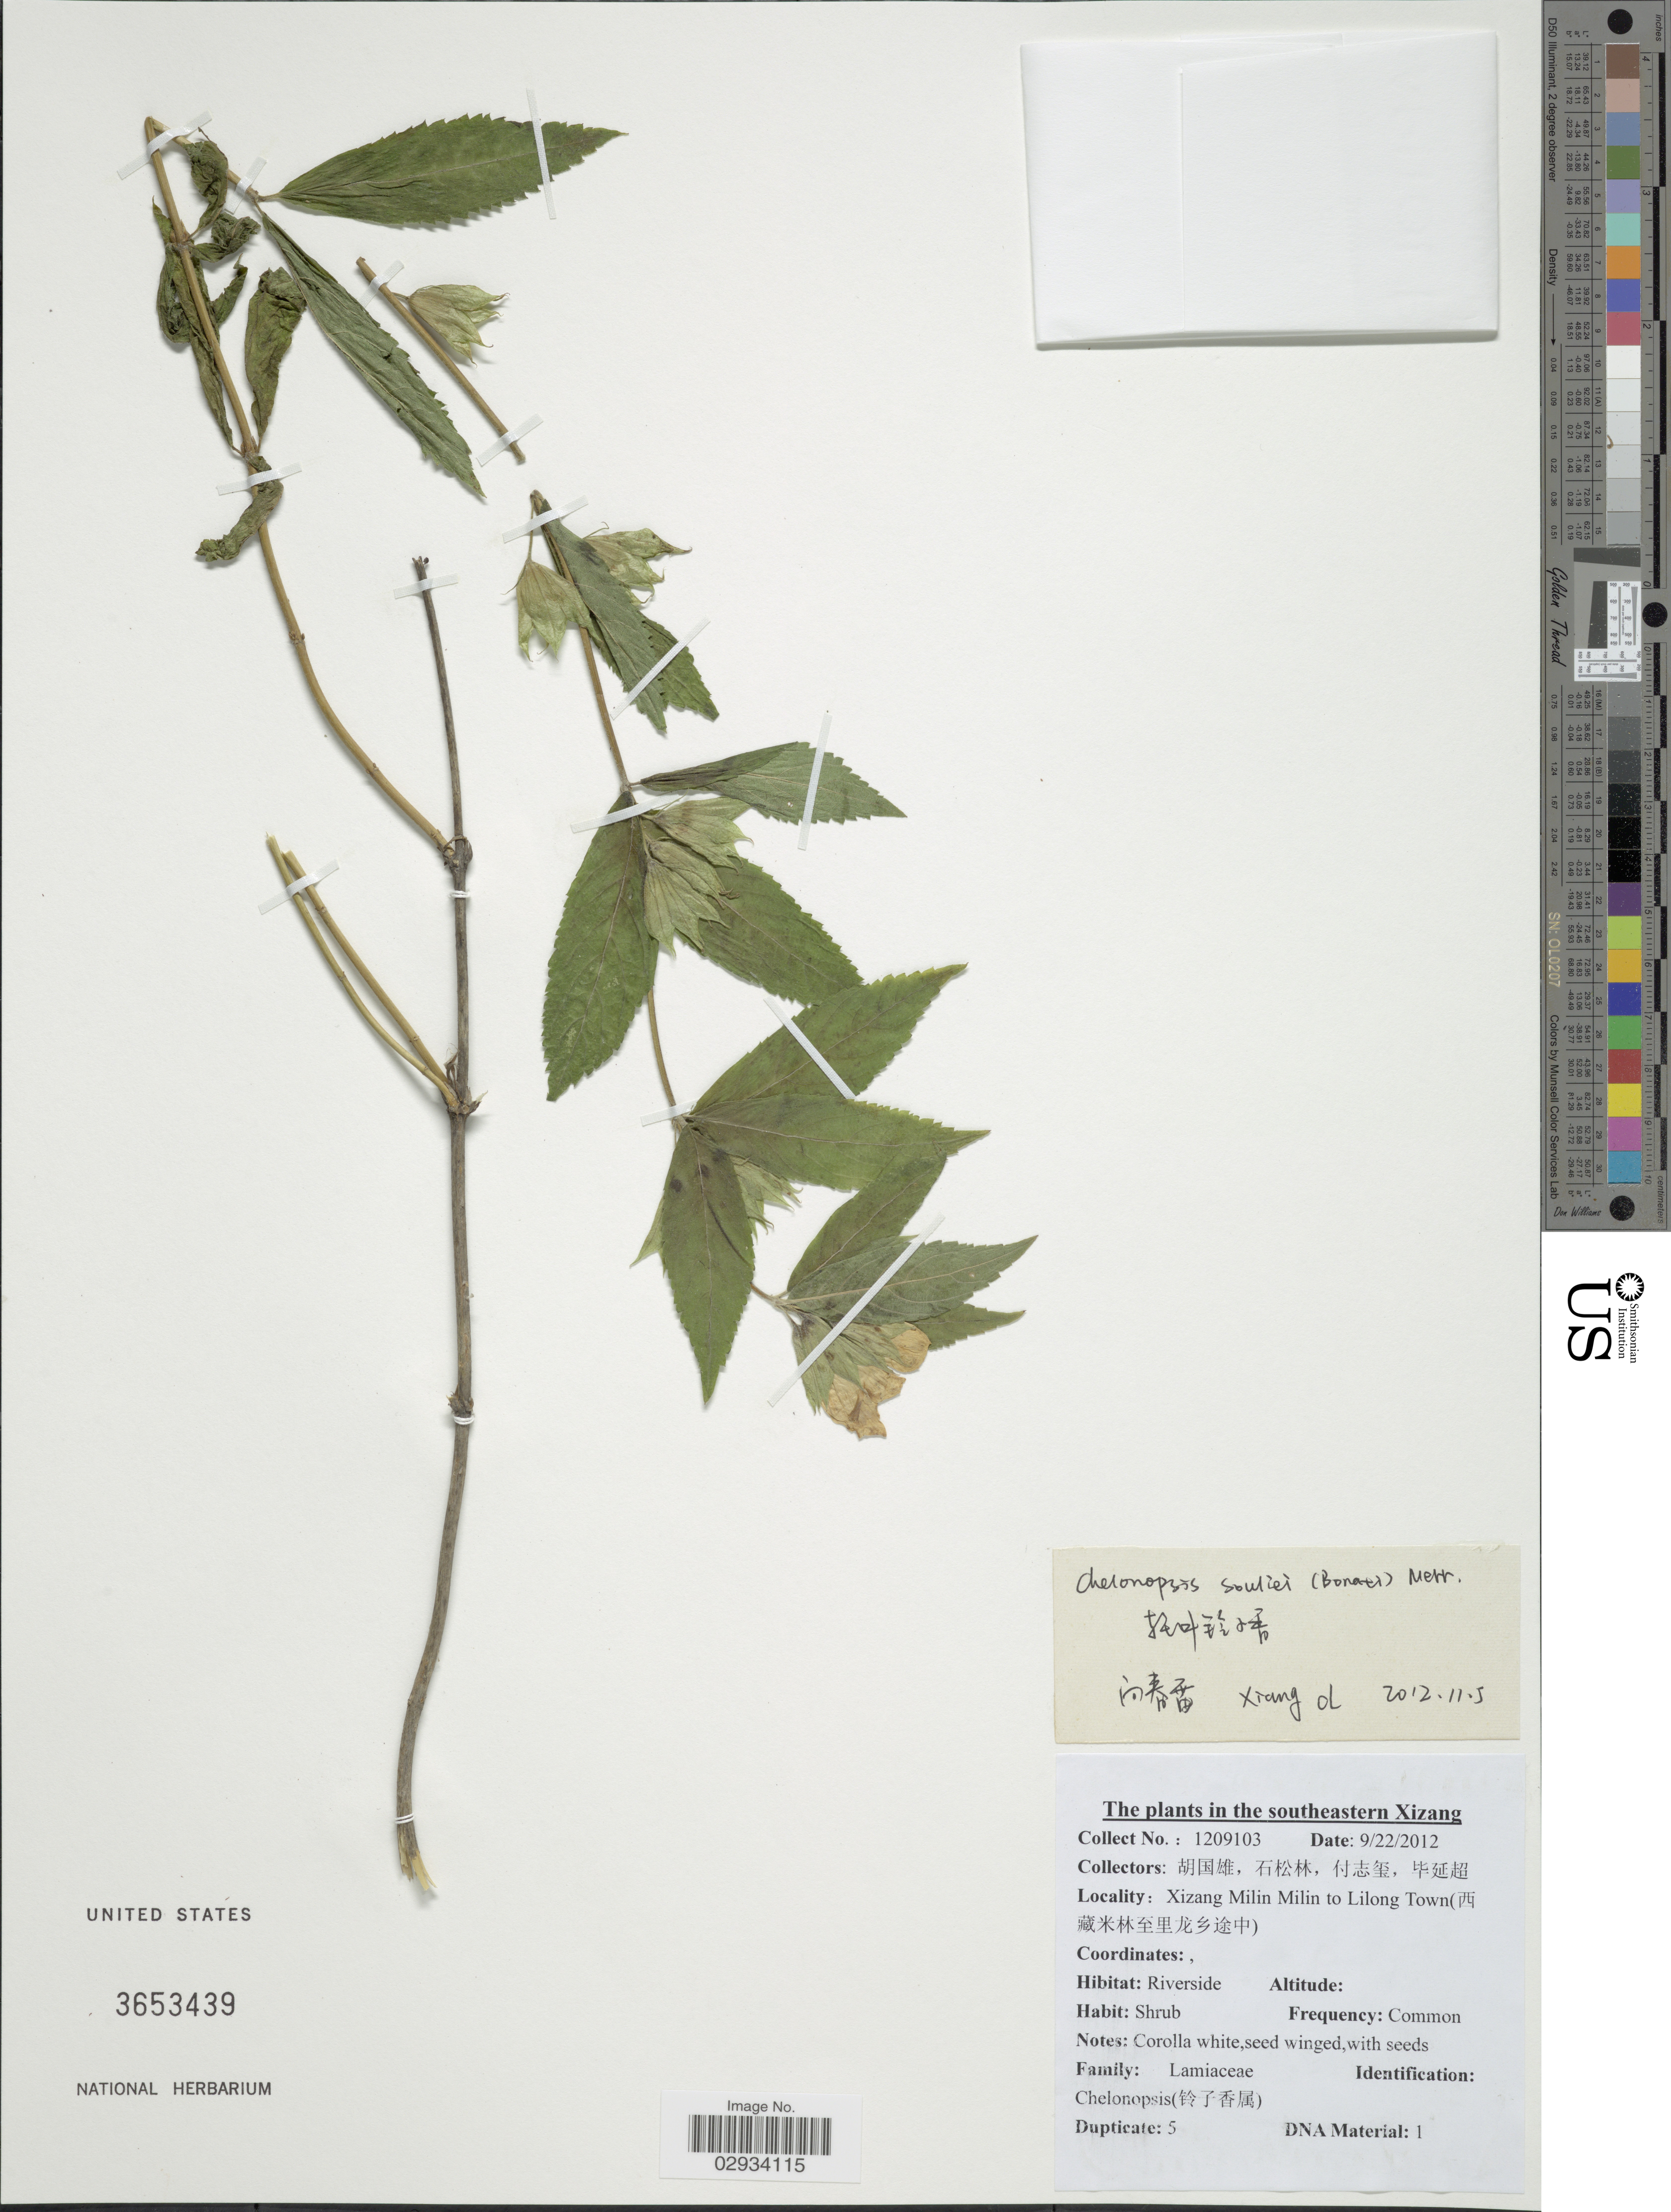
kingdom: Plantae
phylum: Tracheophyta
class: Magnoliopsida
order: Lamiales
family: Lamiaceae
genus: Chelonopsis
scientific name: Chelonopsis souliei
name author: (Bonati) Merr.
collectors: Collector illegible, Collector illegible, Collector illegible & Collector illegible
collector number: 1209103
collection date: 2012-09-22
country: China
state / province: Xizang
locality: Southeastern Xizang. Xizang Milin Milin to Lilong Town.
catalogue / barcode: US 3653439